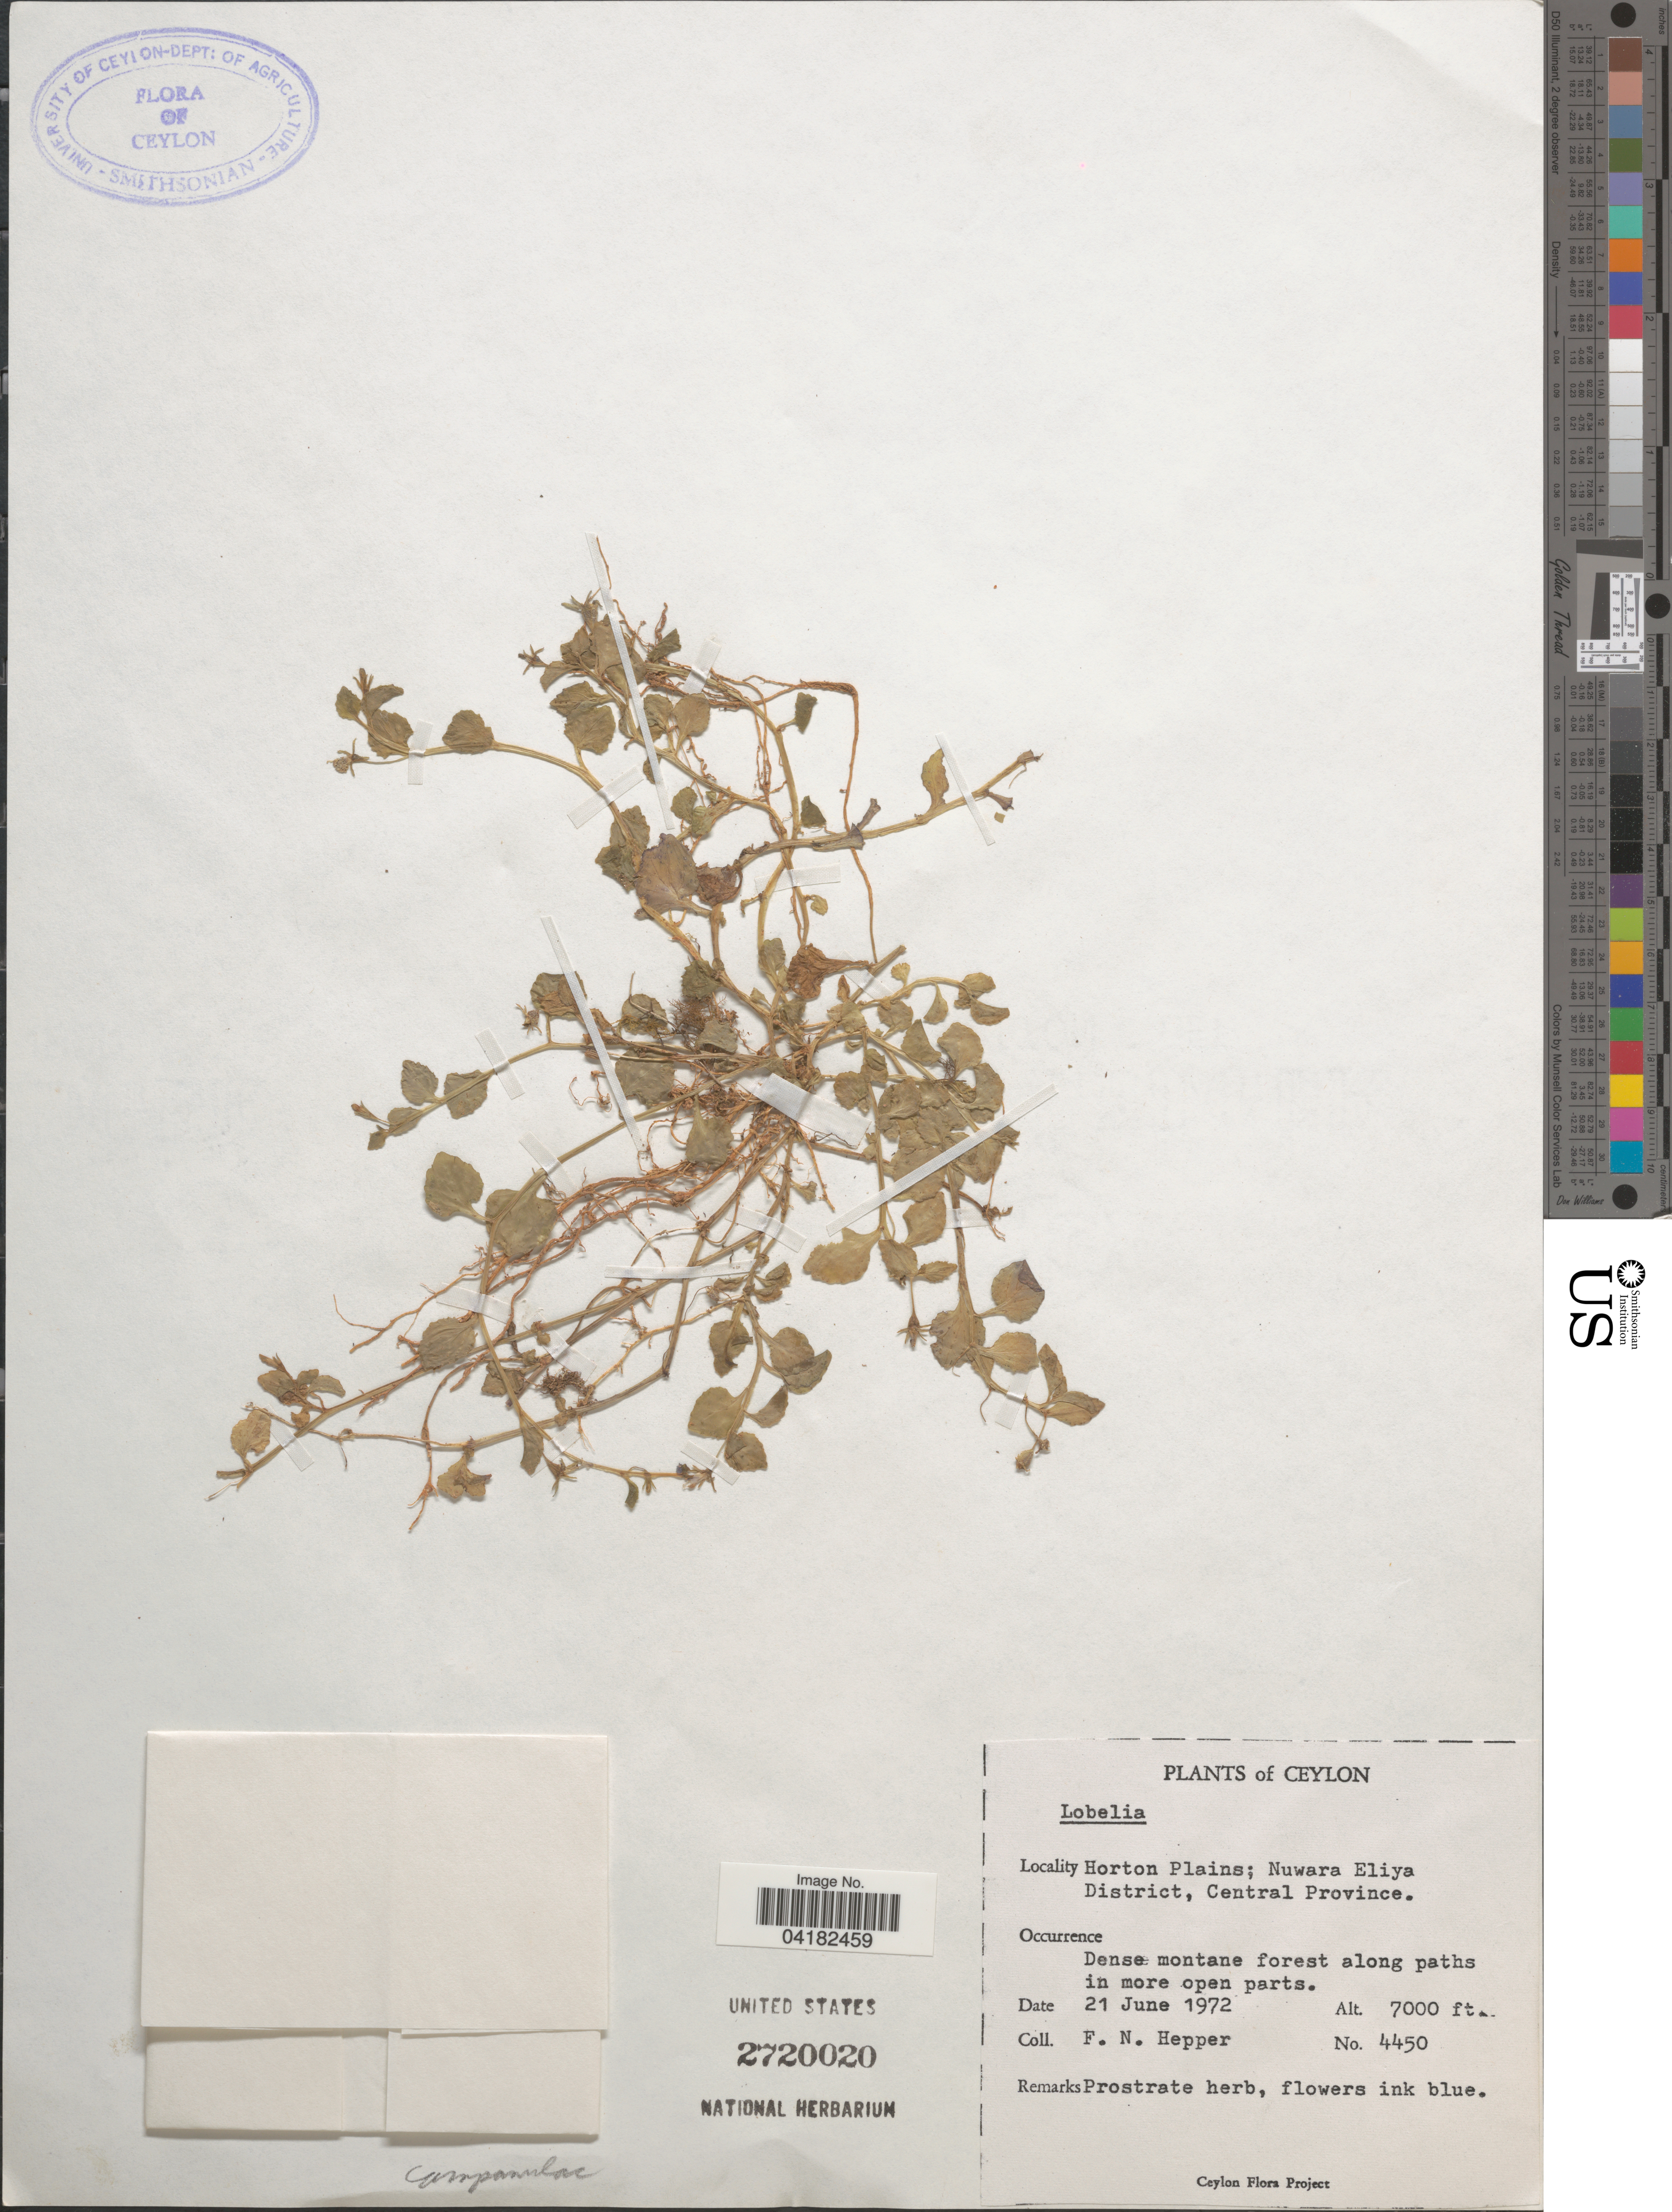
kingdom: Plantae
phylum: Tracheophyta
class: Magnoliopsida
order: Asterales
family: Campanulaceae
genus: Lobelia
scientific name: Lobelia sp.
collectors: F. Hepper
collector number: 4450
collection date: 1972-06-21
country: Sri Lanka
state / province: Central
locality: Ceylon. Horton Plains; Nuwara Eliya District.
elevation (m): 2134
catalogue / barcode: US 2720020